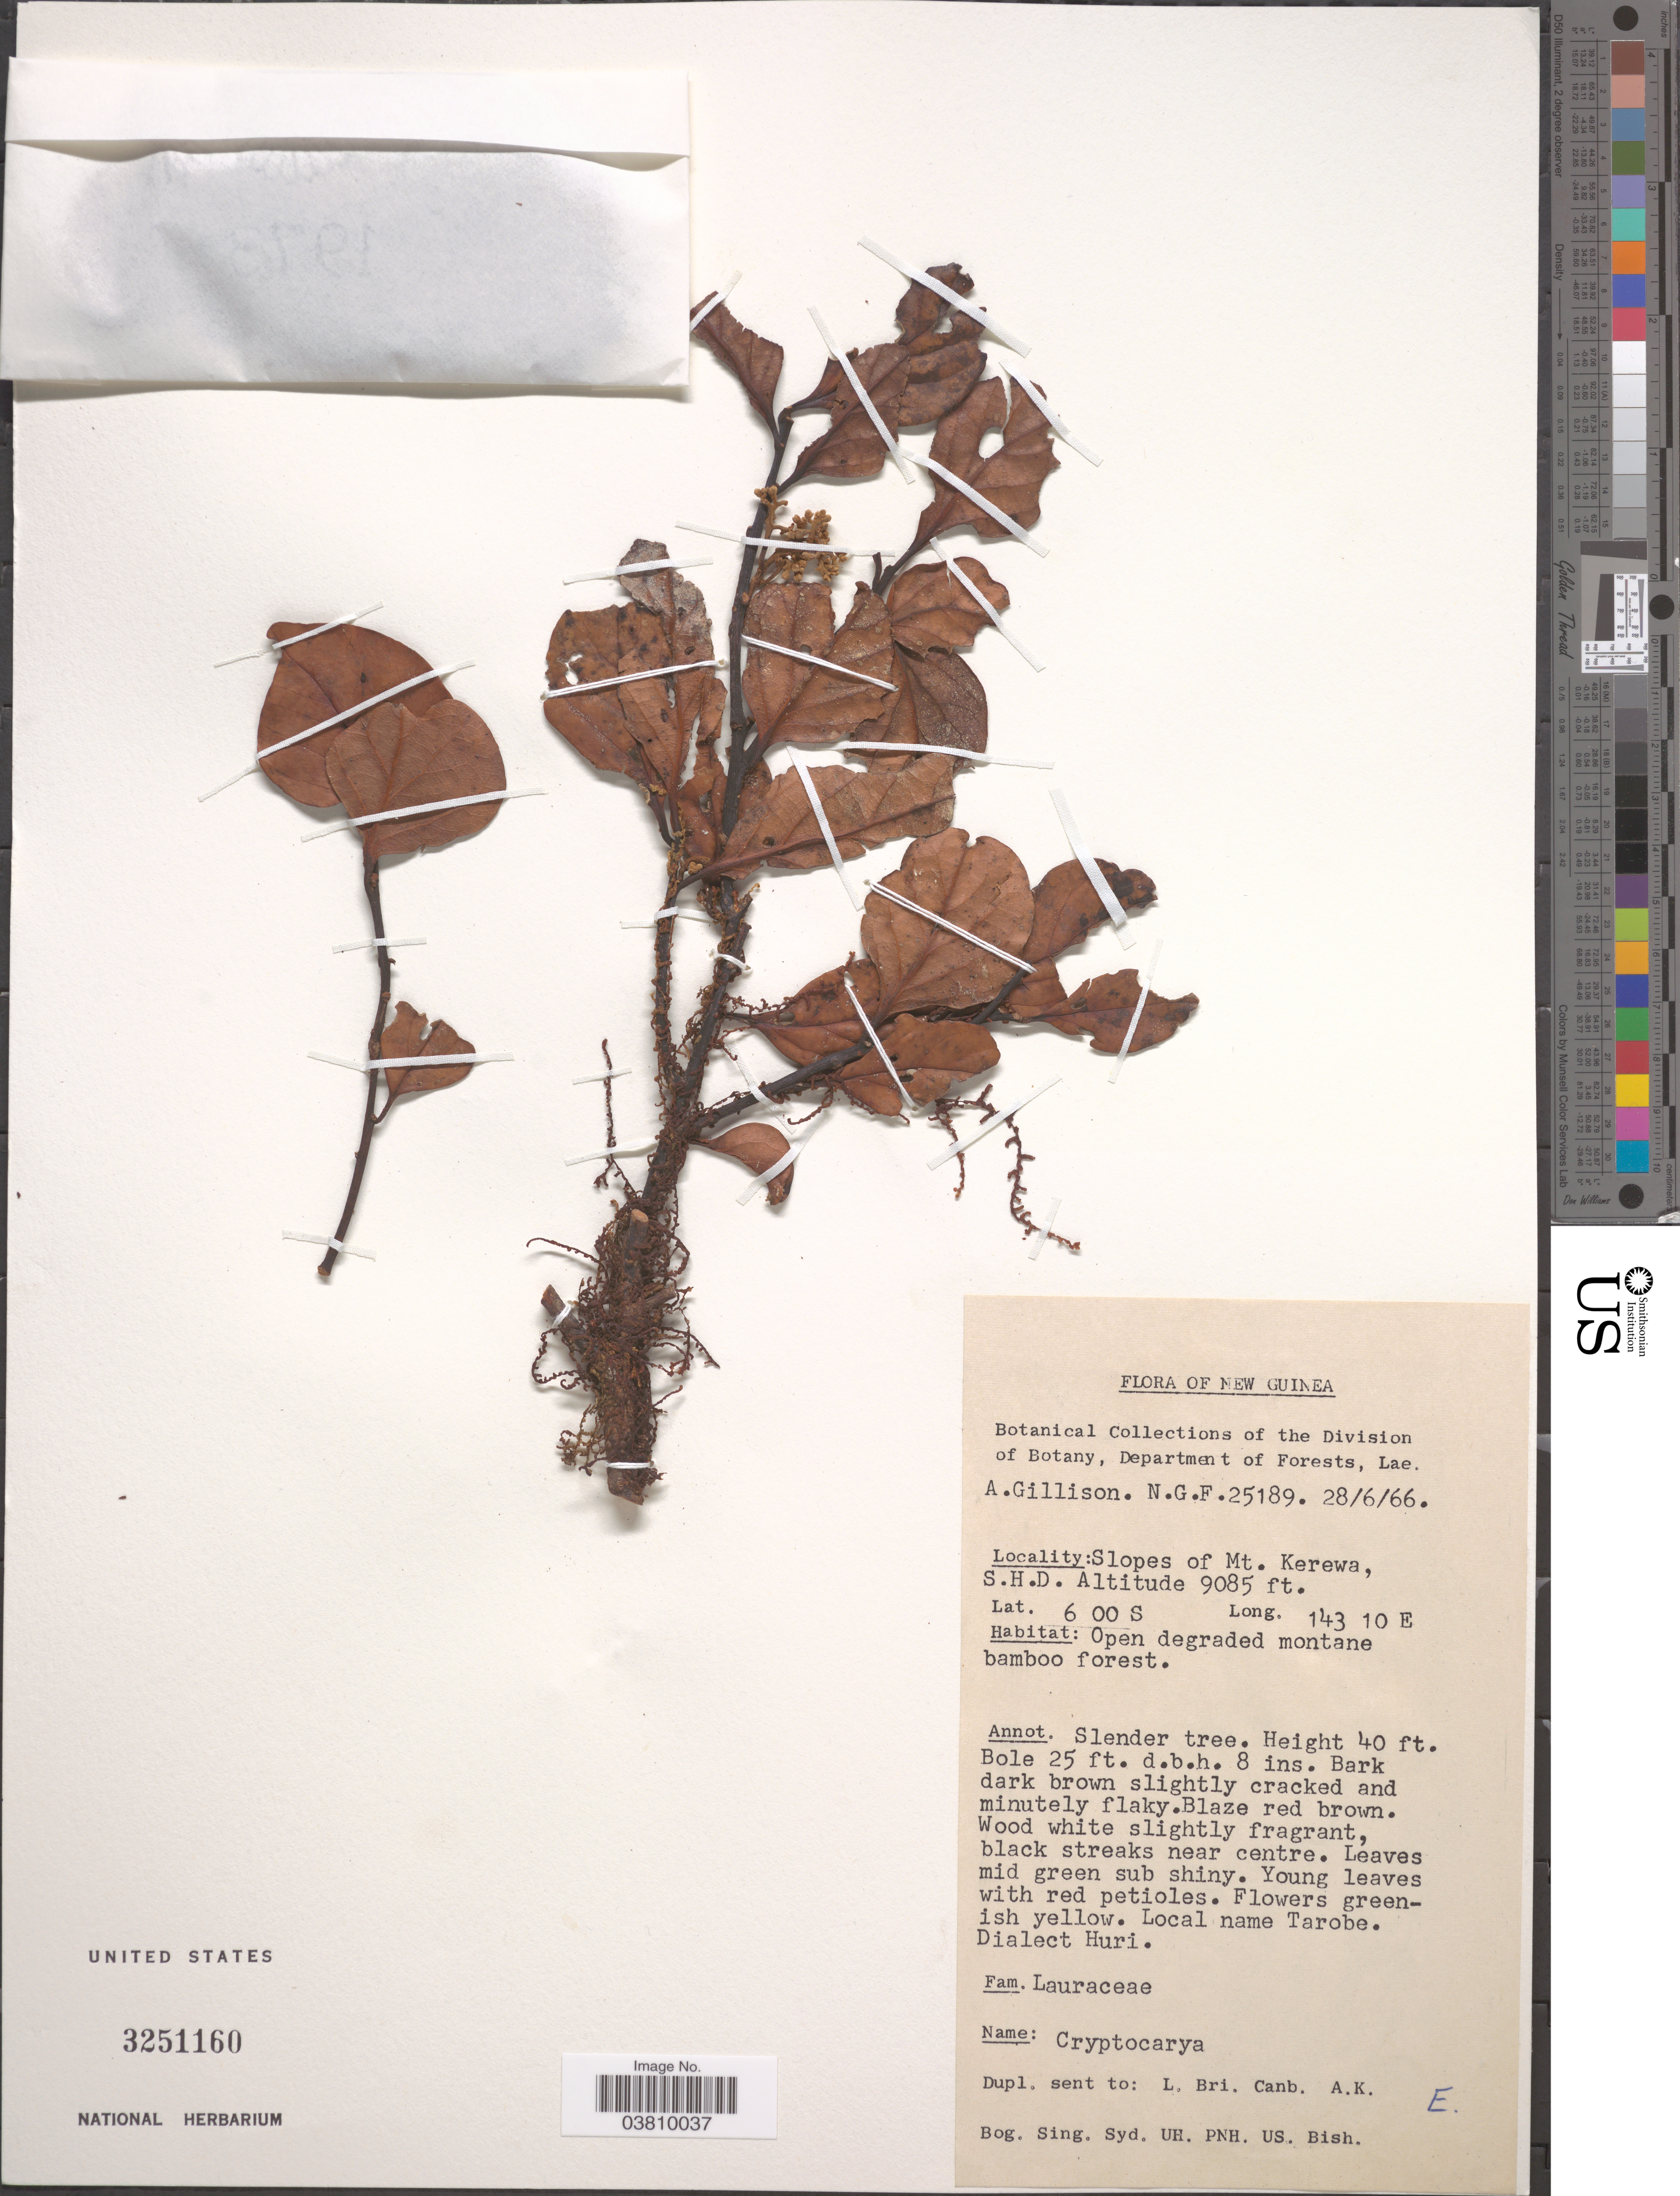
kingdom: Plantae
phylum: Tracheophyta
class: Magnoliopsida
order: Laurales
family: Lauraceae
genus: Cryptocarya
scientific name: Cryptocarya sp.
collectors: A. Gillison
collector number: NGF25189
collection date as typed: Transcribed d/m/y: 28/6/66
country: Papua New Guinea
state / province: Southern Highlands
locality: New Guinea. Slopes of Mt. Kerewa, S.H.D.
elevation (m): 2769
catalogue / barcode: US 3251160